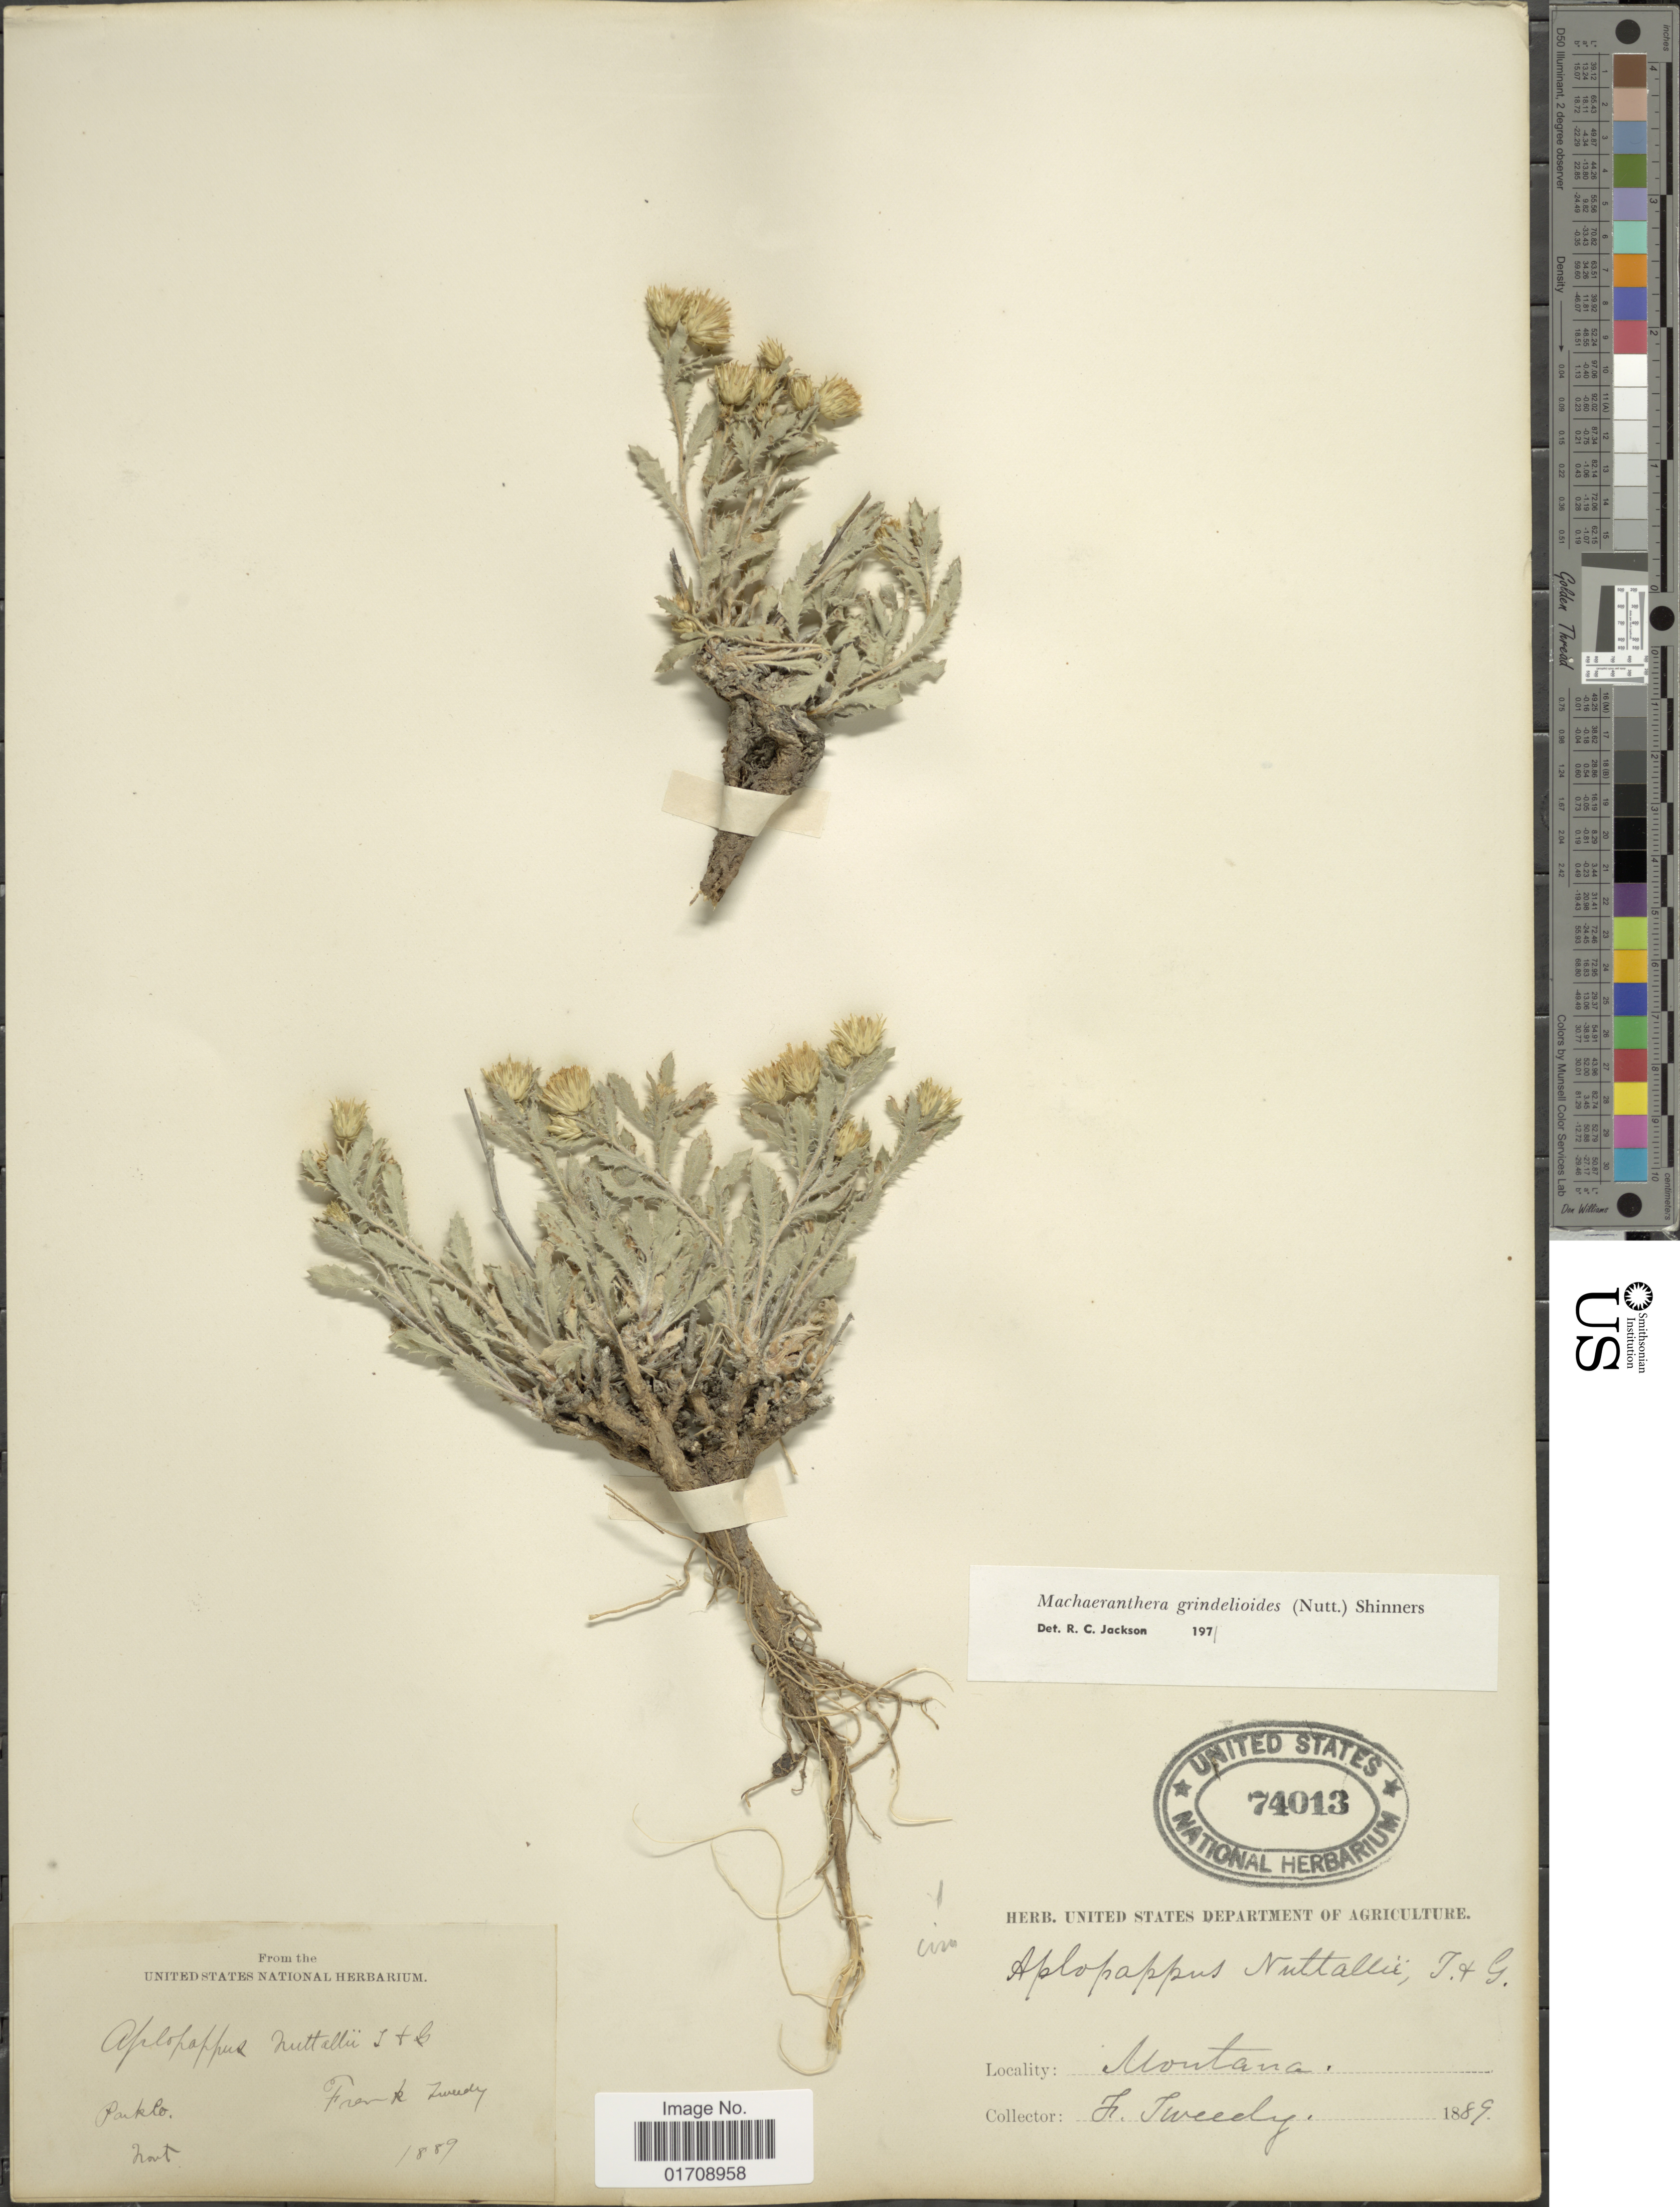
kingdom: Plantae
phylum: Tracheophyta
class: Magnoliopsida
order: Asterales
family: Asteraceae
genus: Machaeranthera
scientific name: Machaeranthera grindelioides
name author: (Nutt.) Shinners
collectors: F. Tweedy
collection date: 1889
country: United States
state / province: Montana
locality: Park Co.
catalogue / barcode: US 74013